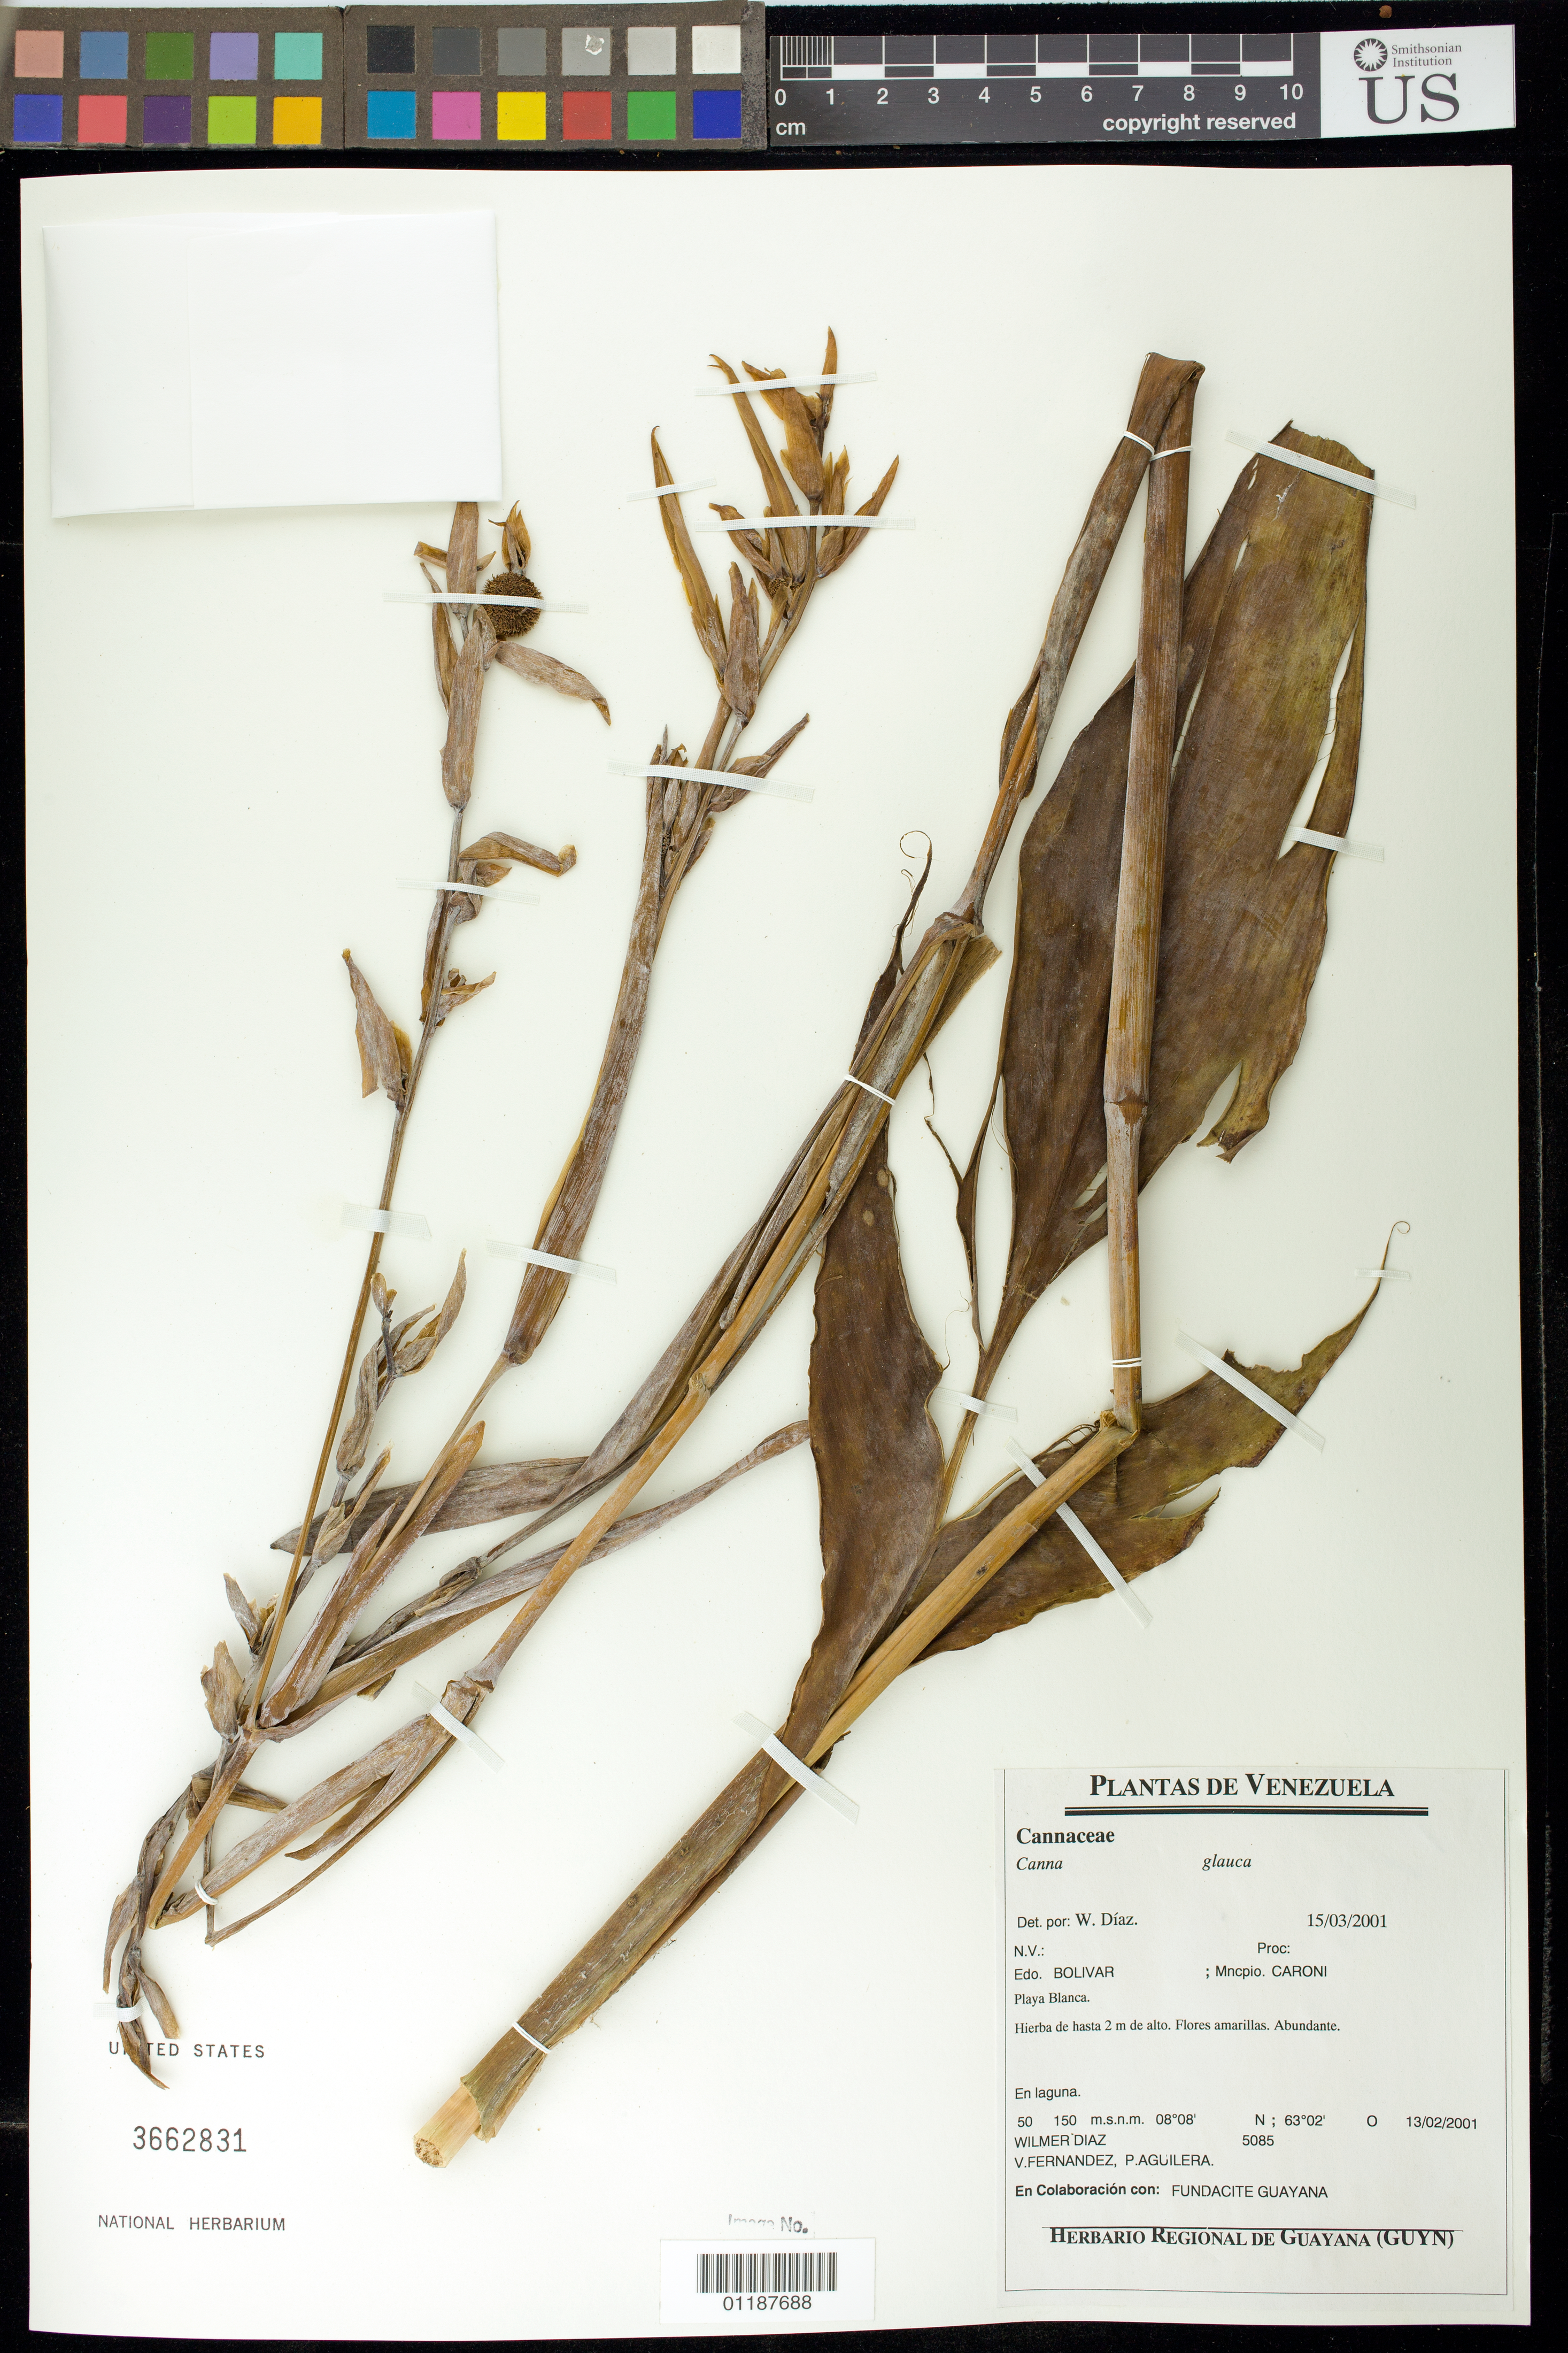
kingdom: Plantae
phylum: Tracheophyta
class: Liliopsida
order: Zingiberales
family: Cannaceae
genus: Canna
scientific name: Canna glauca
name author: L.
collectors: W. Díaz P., V. Fernandez & P. Aguilera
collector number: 5085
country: Venezuela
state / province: Bolívar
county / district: Caroní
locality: Playa Blanca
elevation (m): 50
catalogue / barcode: US 3662831